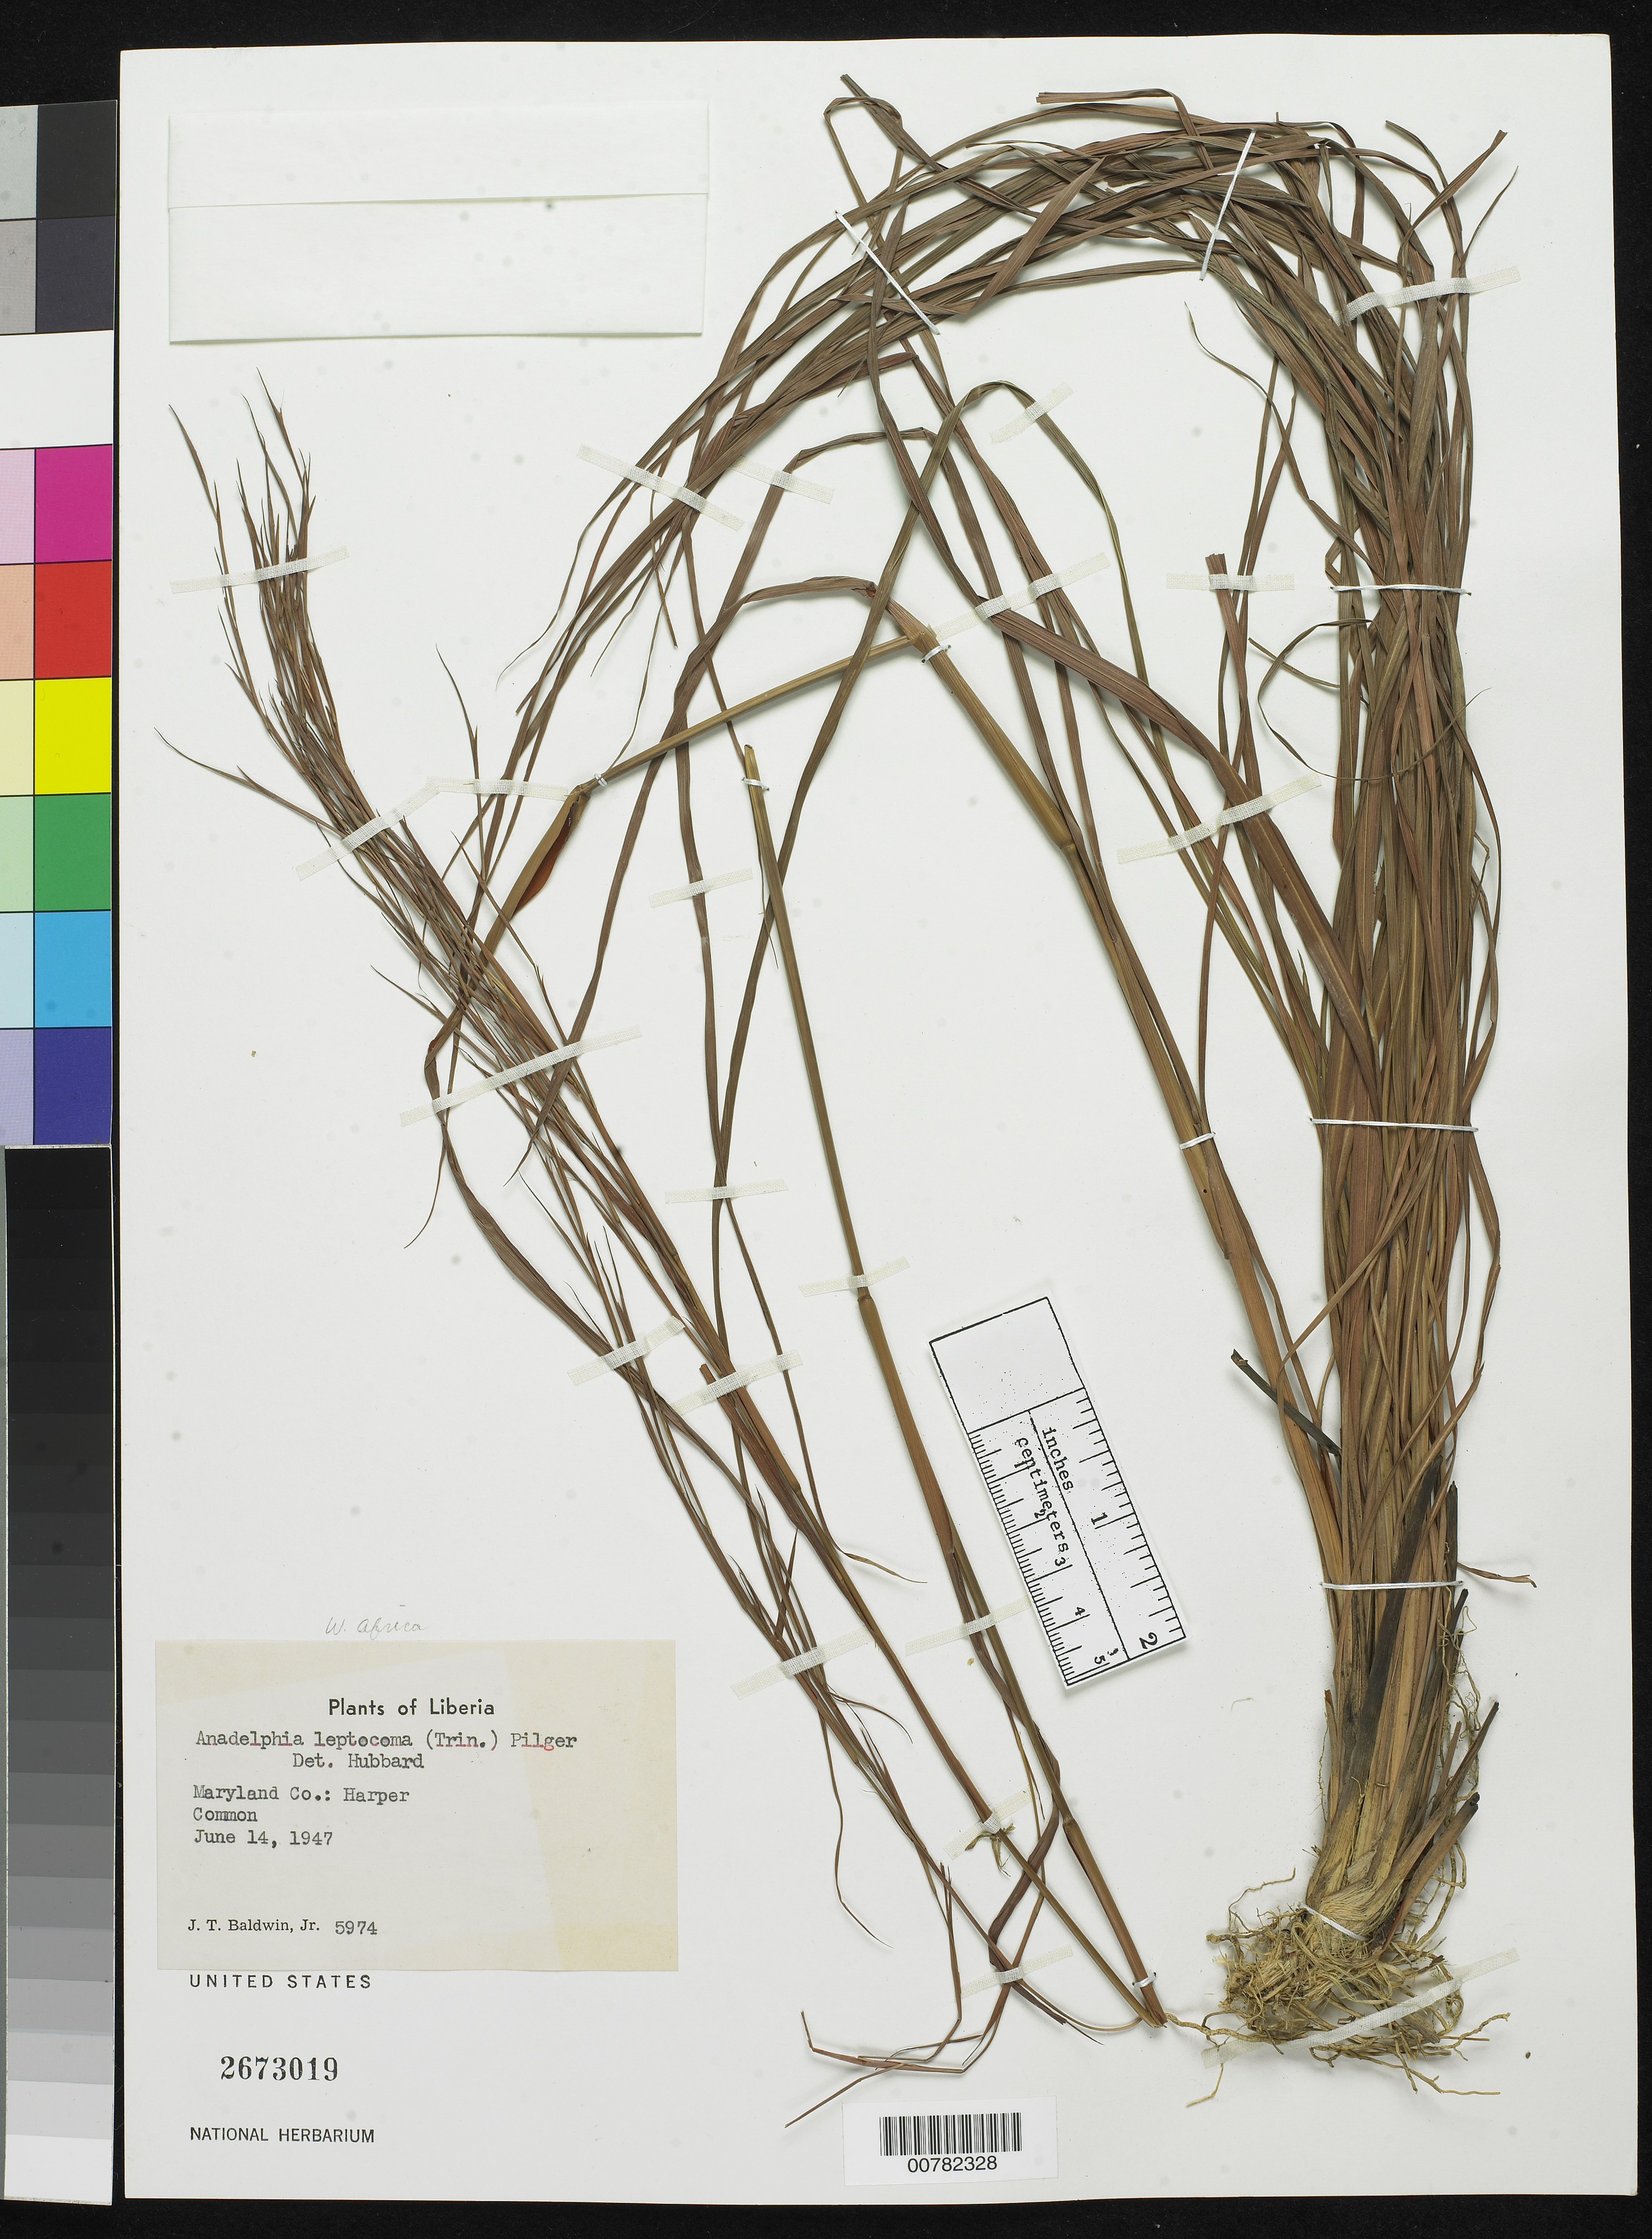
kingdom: Plantae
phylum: Tracheophyta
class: Liliopsida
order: Poales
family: Poaceae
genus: Anadelphia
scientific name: Anadelphia leptocoma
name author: (Trin.) Pilg.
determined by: Hubbard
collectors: J. T. Baldwin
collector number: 5974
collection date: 1947-06-14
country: Liberia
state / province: Maryland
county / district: Maryland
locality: Harper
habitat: Common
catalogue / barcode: US 2673019